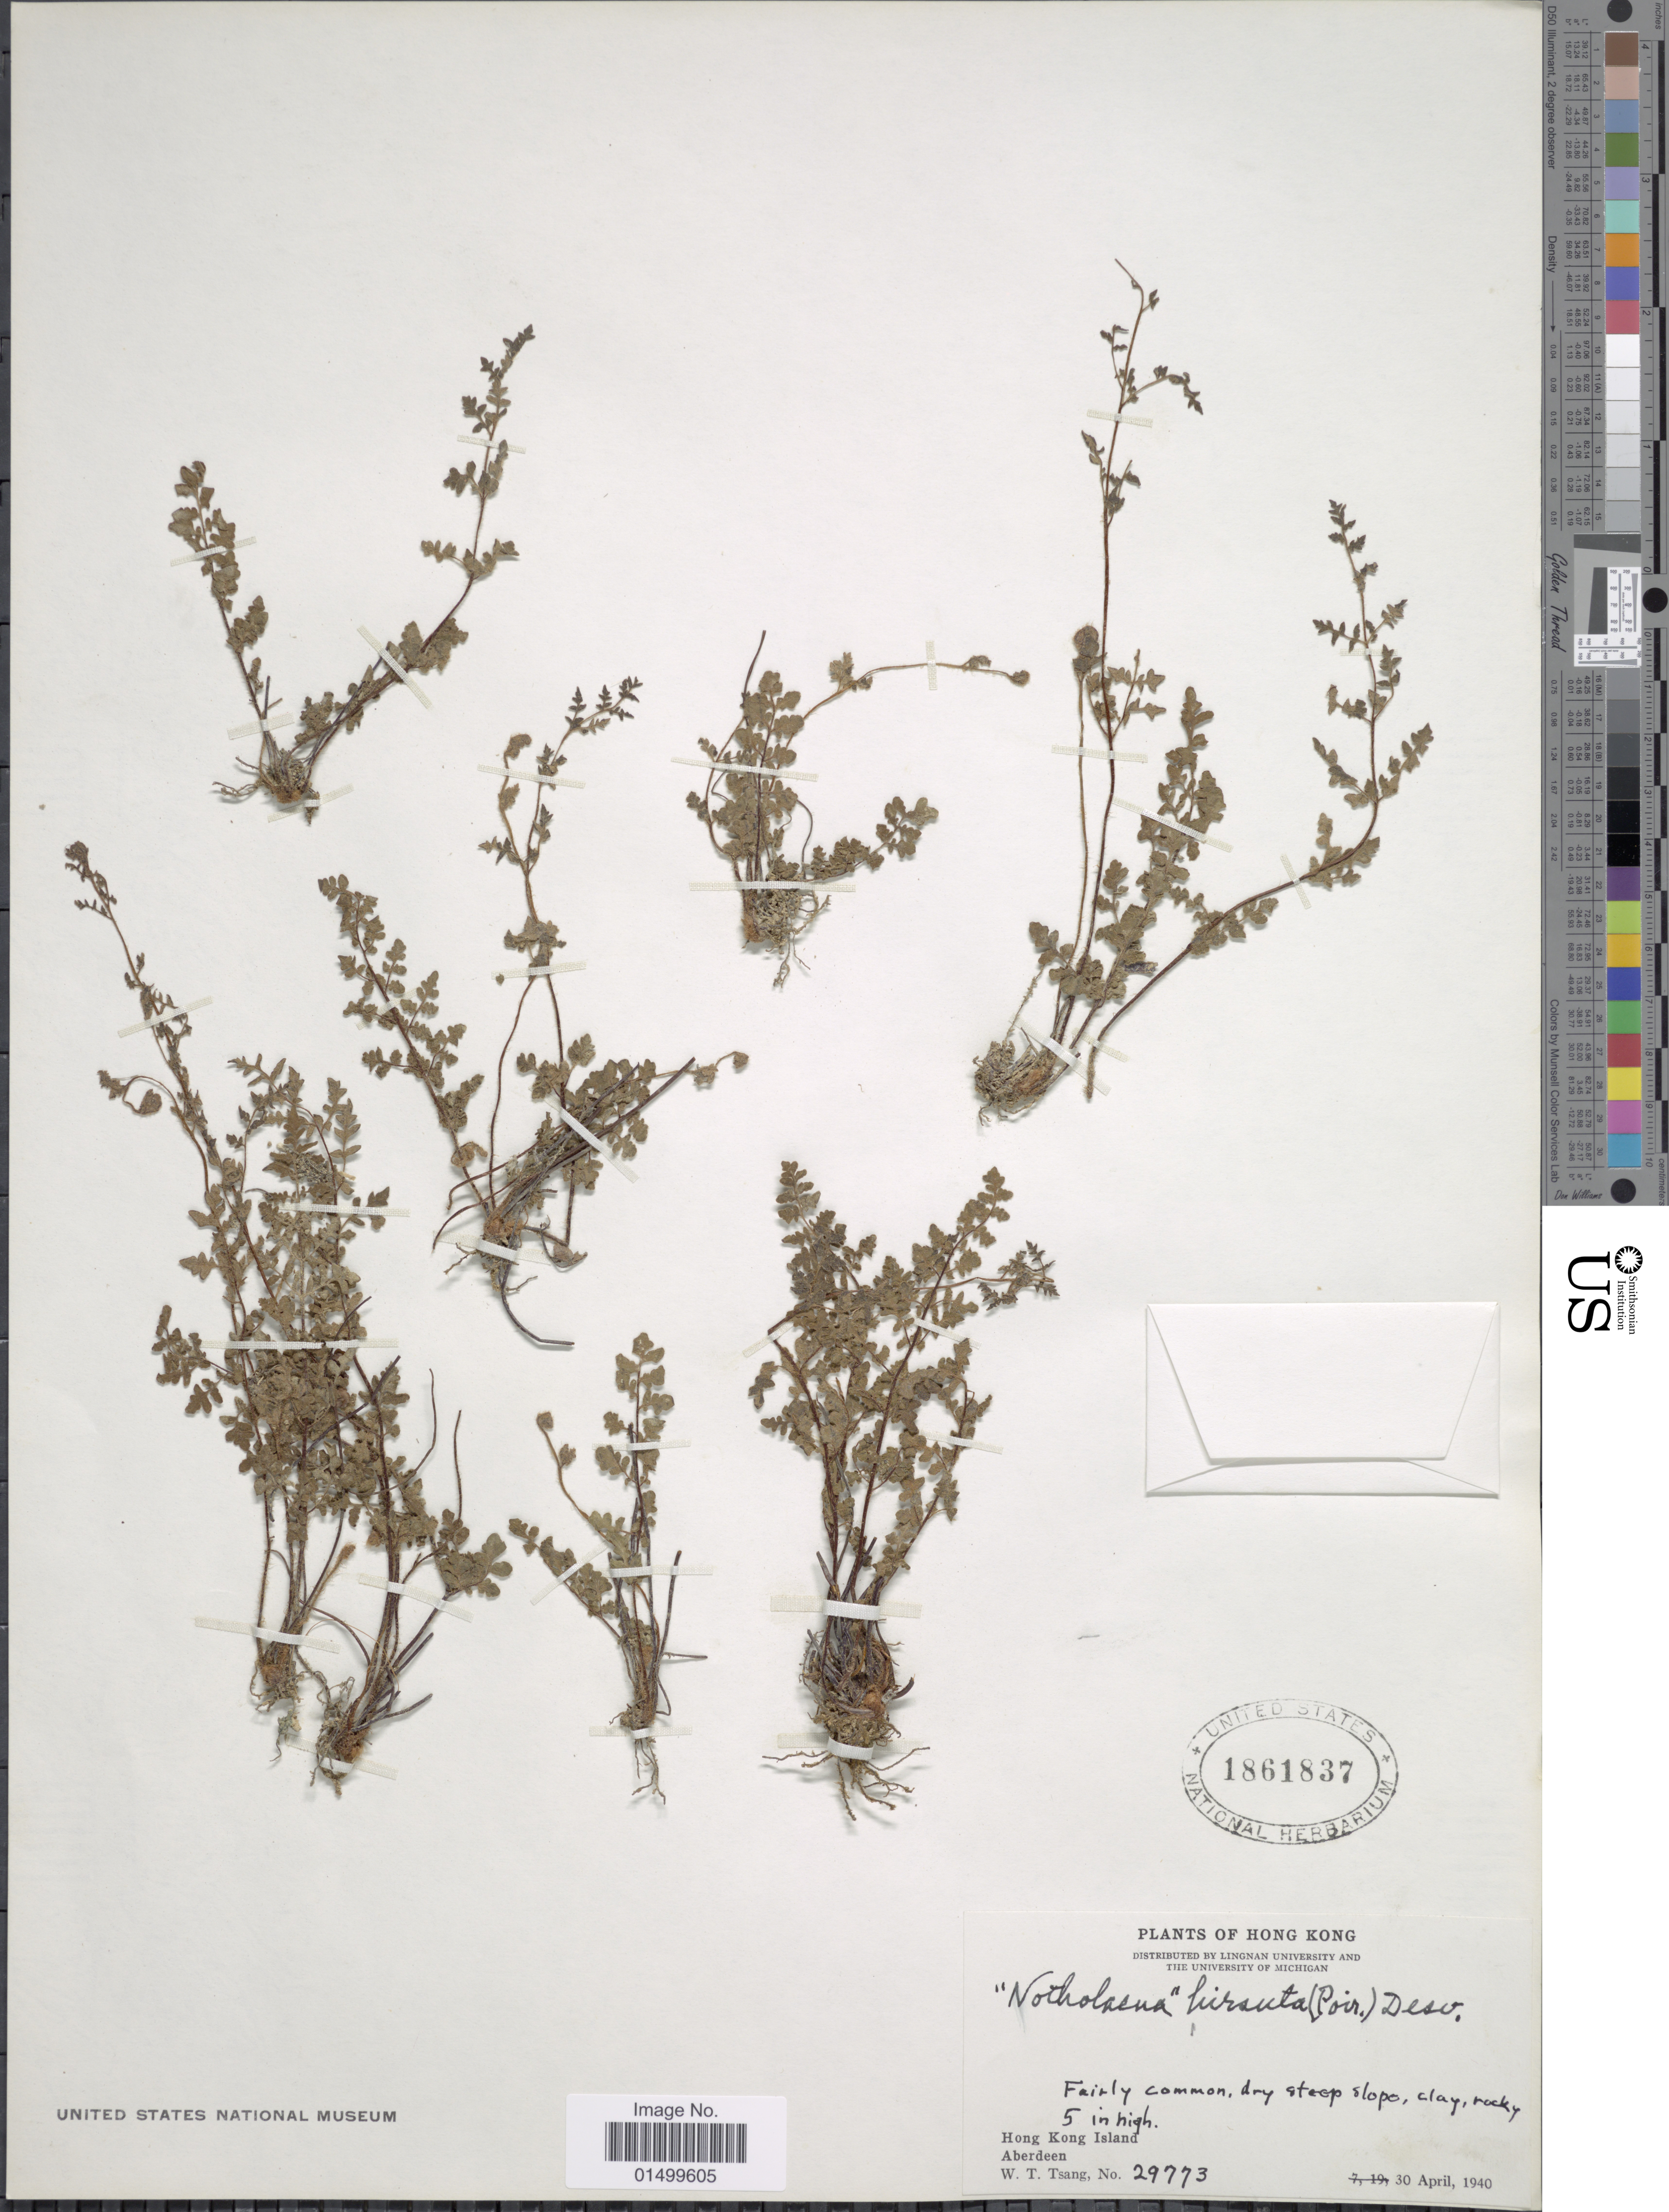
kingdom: Plantae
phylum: Tracheophyta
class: Polypodiopsida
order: Polypodiales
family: Pteridaceae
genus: Cheilanthes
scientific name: Cheilanthes nudiuscula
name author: (R. Br.) T. Moore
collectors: W. T. Tsang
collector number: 29773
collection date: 1940-04-30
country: China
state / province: Hong Kong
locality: Hong Kong Island, Aberdeen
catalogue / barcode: US 1861837